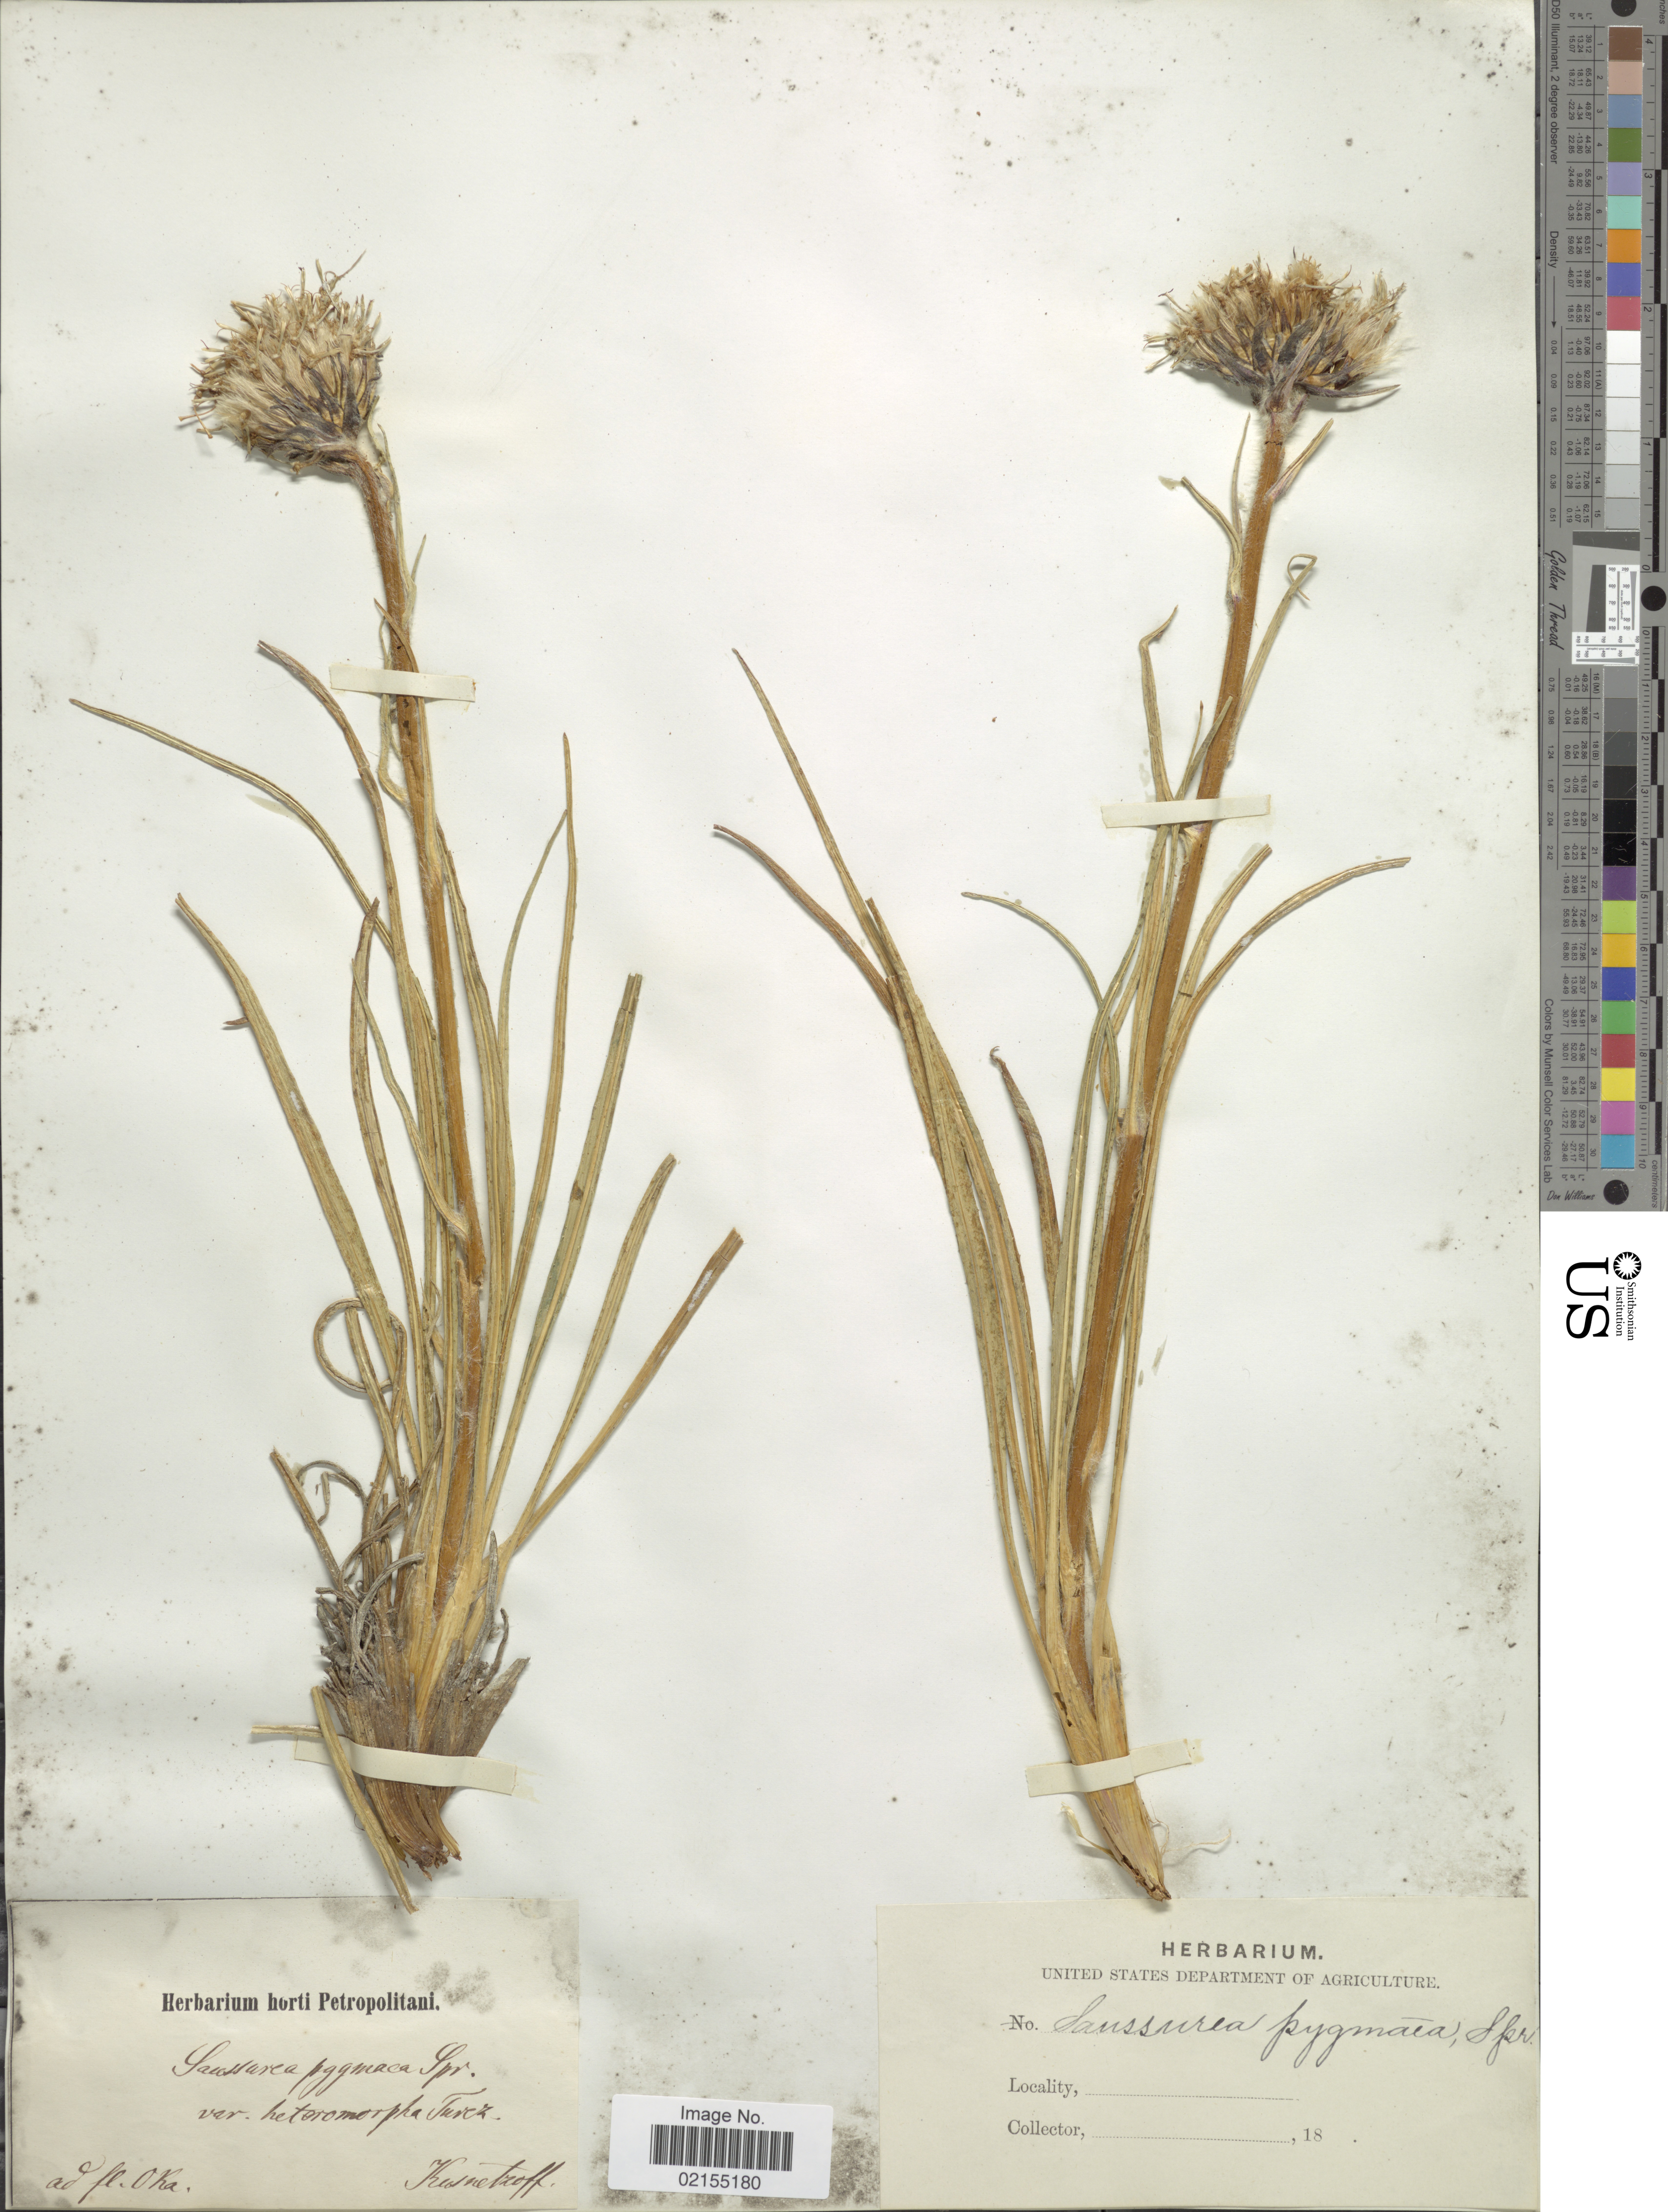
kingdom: Plantae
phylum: Tracheophyta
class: Magnoliopsida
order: Asterales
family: Asteraceae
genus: Saussurea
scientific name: Saussurea schanginiana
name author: (Wydler) Fisch. ex Herd.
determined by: Chen, Yousheng S.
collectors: Kusnetzoff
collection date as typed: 18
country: Russian Federation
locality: Ad fl. Oka